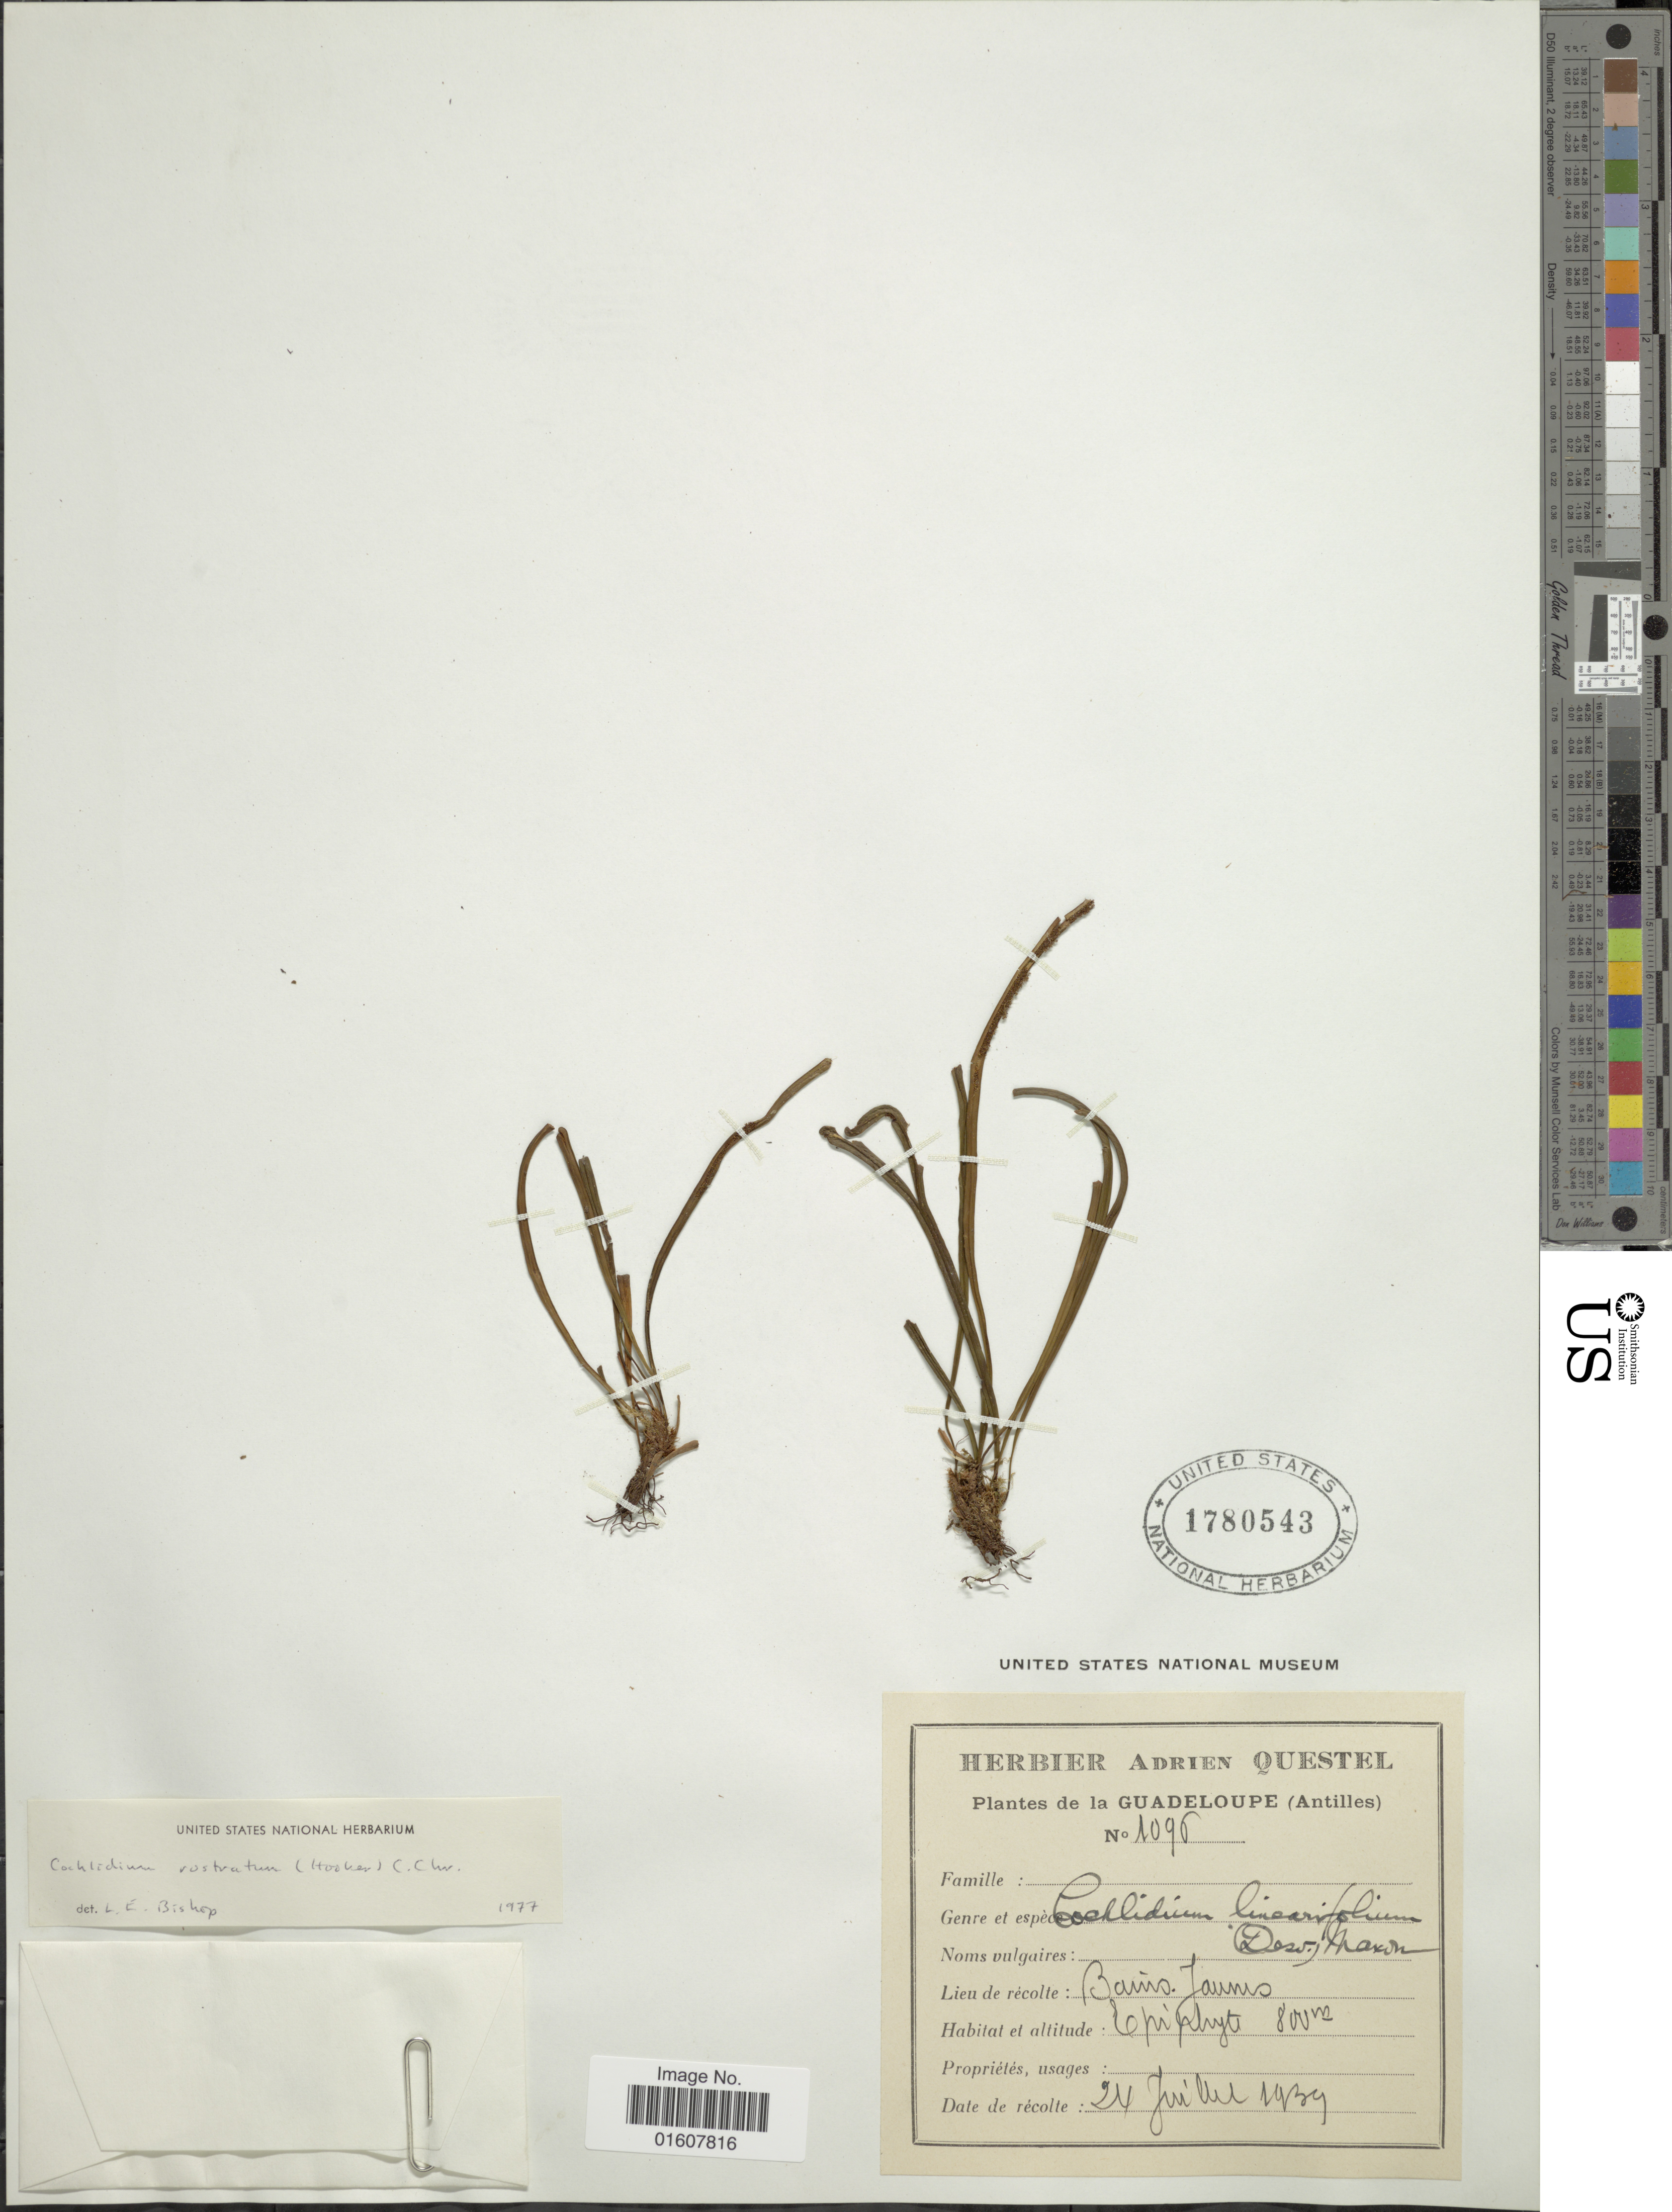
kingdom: Plantae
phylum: Tracheophyta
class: Polypodiopsida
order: Polypodiales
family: Polypodiaceae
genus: Cochlidium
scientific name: Cochlidium rostratum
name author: (Hook.) Maxon ex C. Chr.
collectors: ex herb. A. Questal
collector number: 1096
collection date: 1939-07-24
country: Guadeloupe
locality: (Antilles), Bains James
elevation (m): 800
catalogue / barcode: US 1780543